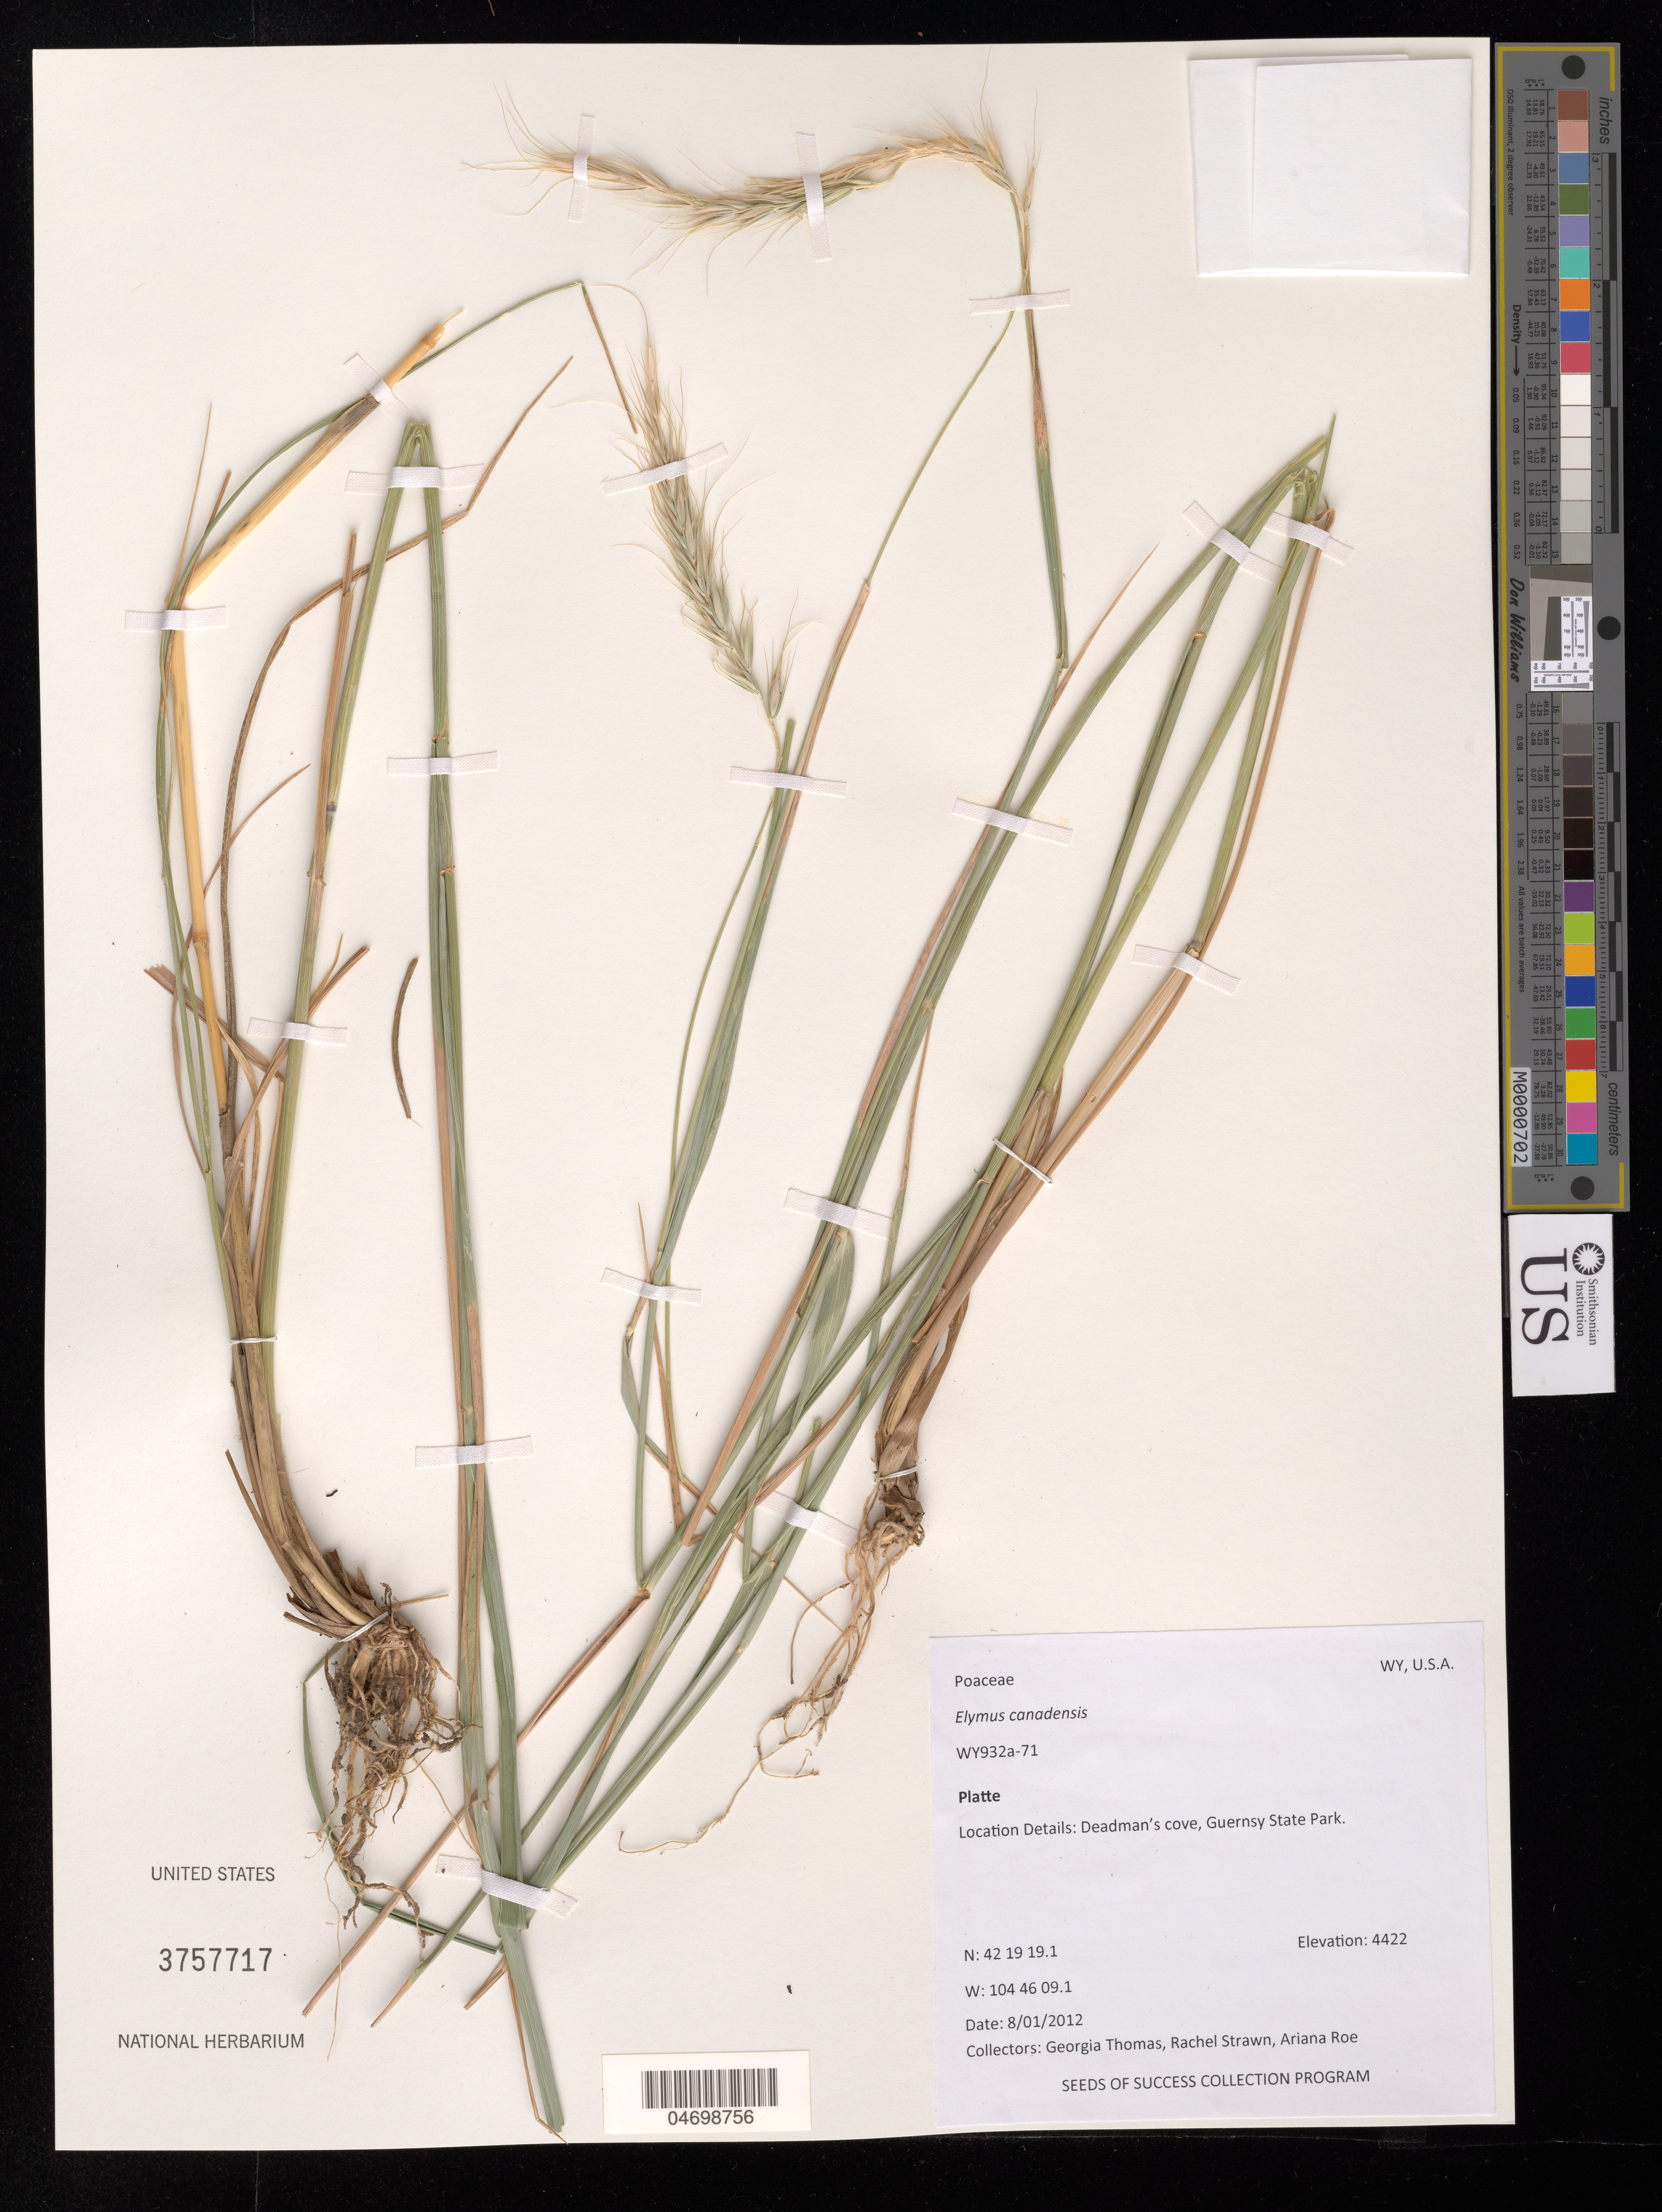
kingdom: Plantae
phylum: Tracheophyta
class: Liliopsida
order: Poales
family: Poaceae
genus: Elymus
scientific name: Elymus canadensis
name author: L.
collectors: G. Thomas, R. Strawn & A. Roe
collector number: WY932A-71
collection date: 2012-08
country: United States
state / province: Wyoming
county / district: Platte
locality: Deadman's cove, Guernsy State Park.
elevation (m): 1348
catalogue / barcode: US 3757717